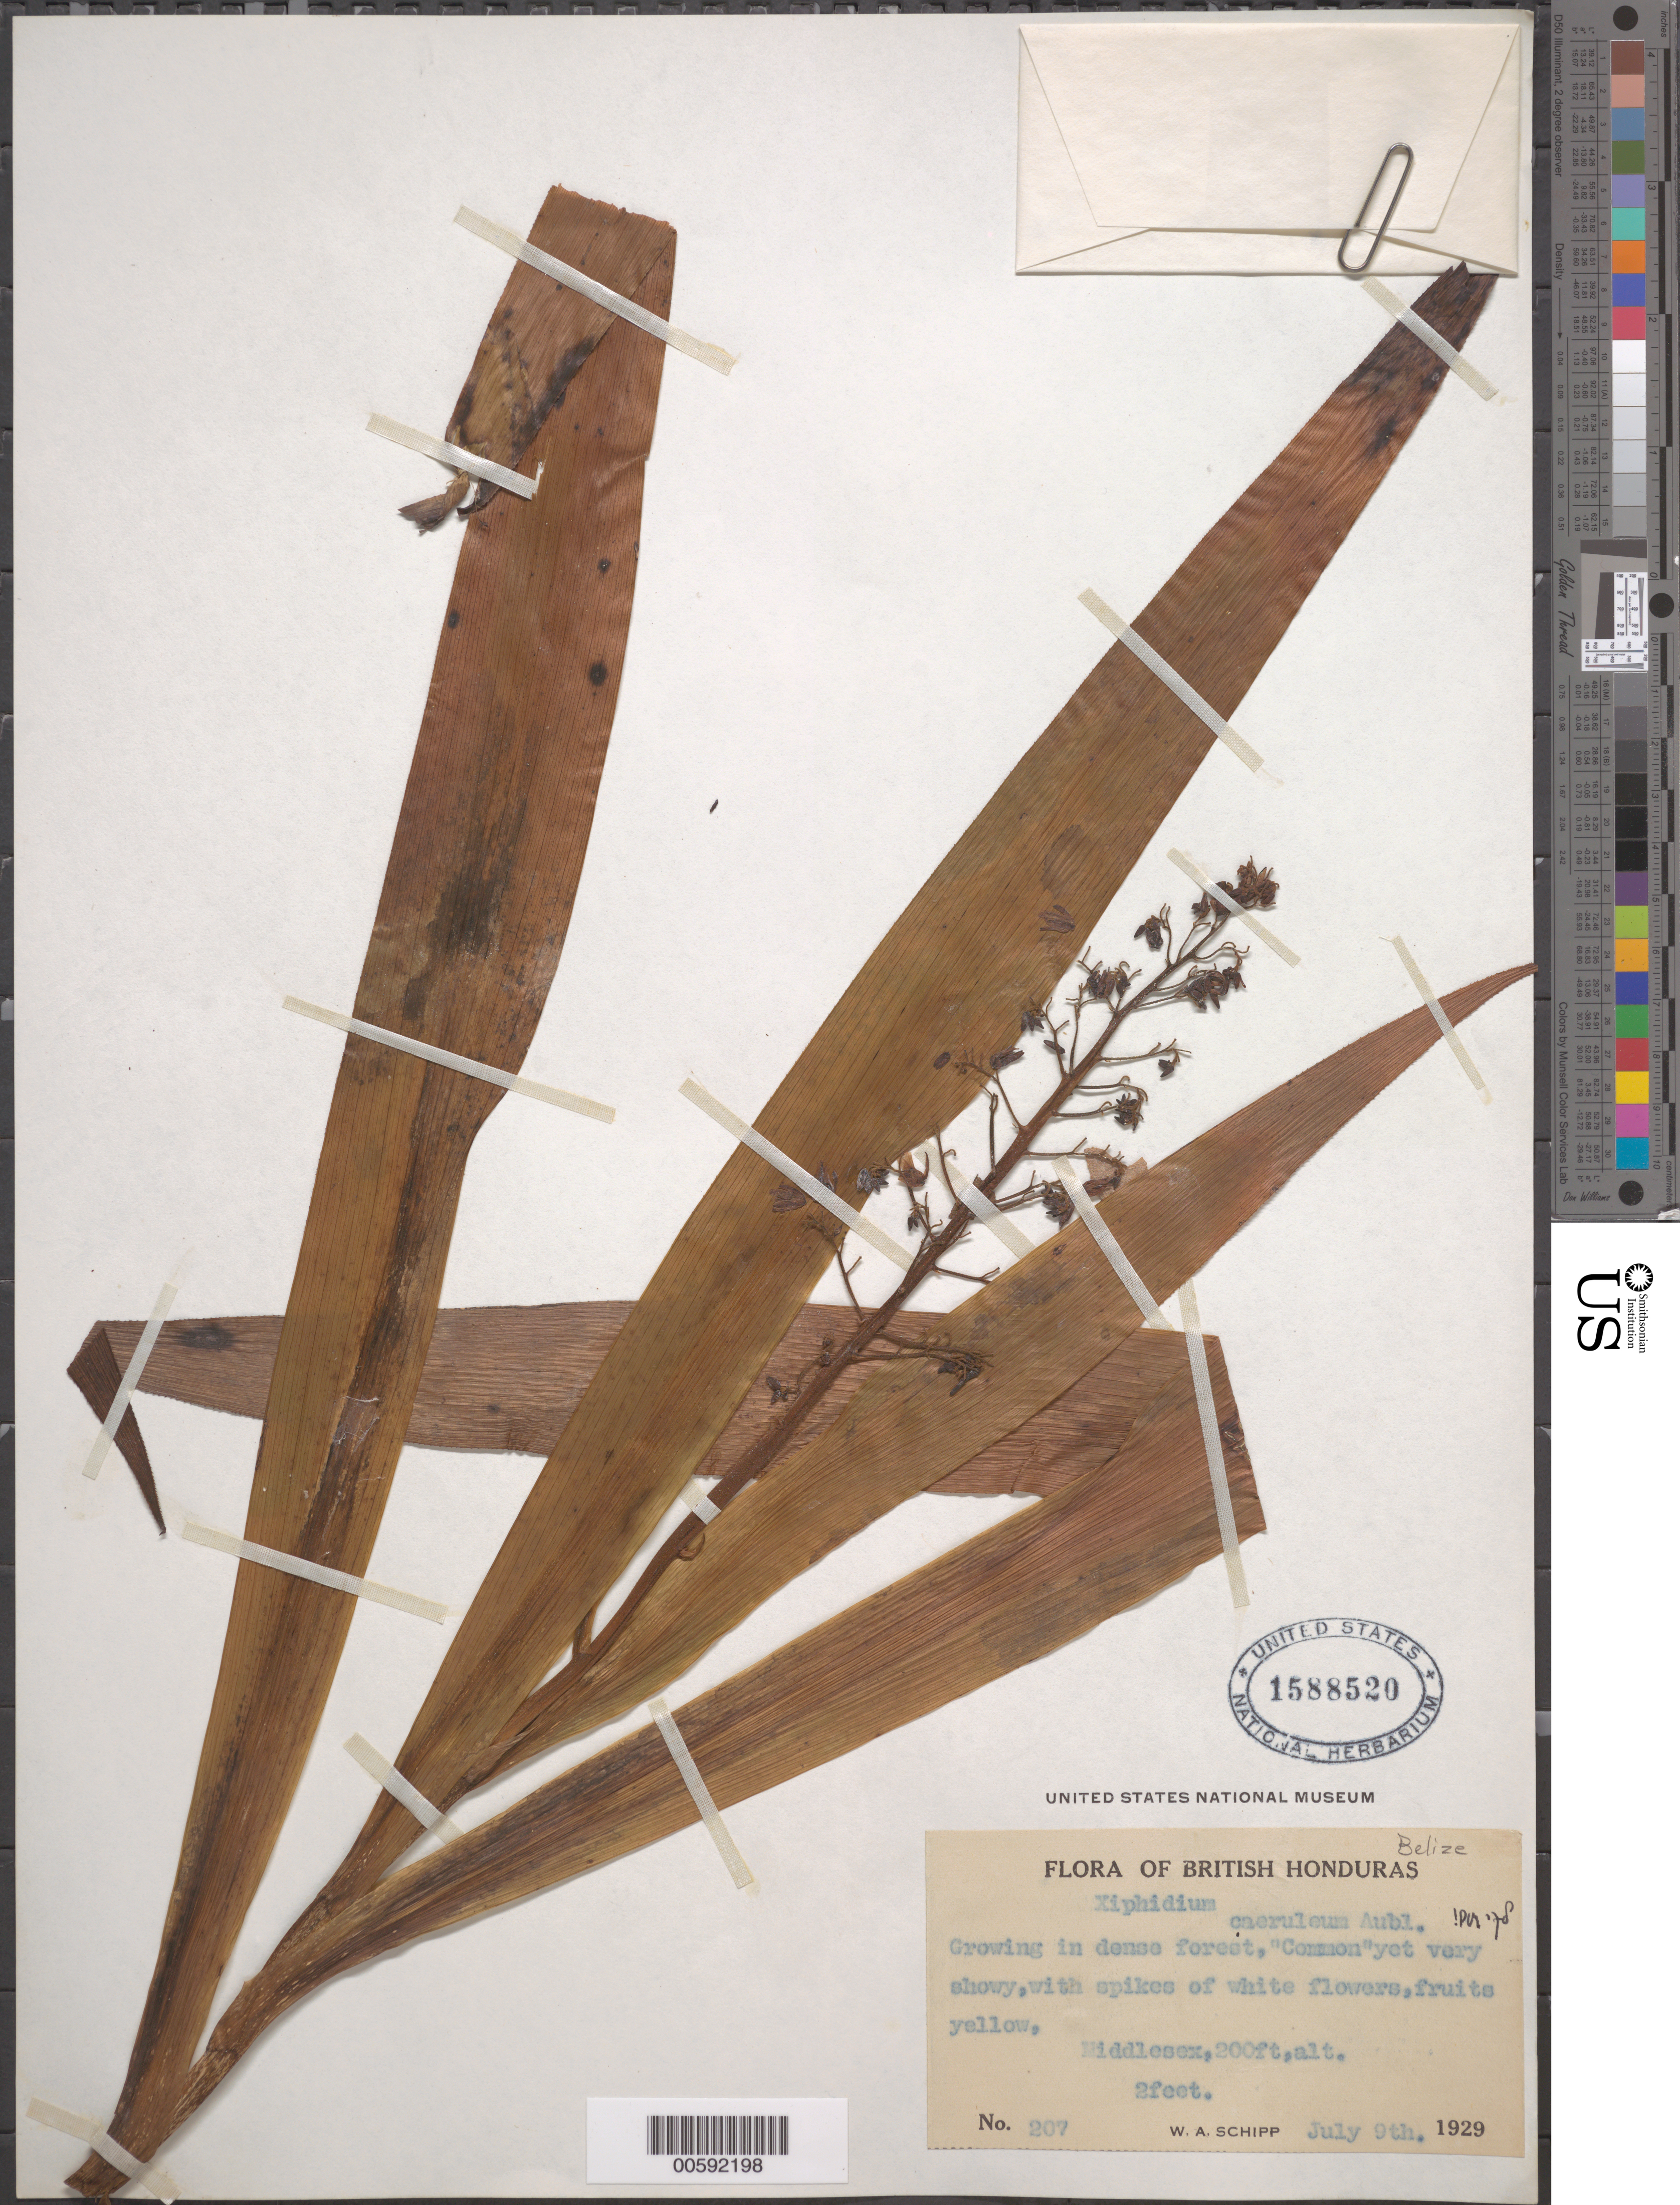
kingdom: Plantae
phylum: Tracheophyta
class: Liliopsida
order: Commelinales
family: Haemodoraceae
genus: Xiphidium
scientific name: Xiphidium caeruleum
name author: Aubl.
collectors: W. Schipp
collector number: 207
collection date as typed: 09 Jul 1929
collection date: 1929-07-09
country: Belize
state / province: Stann Creek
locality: Middlesex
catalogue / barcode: US 1588520